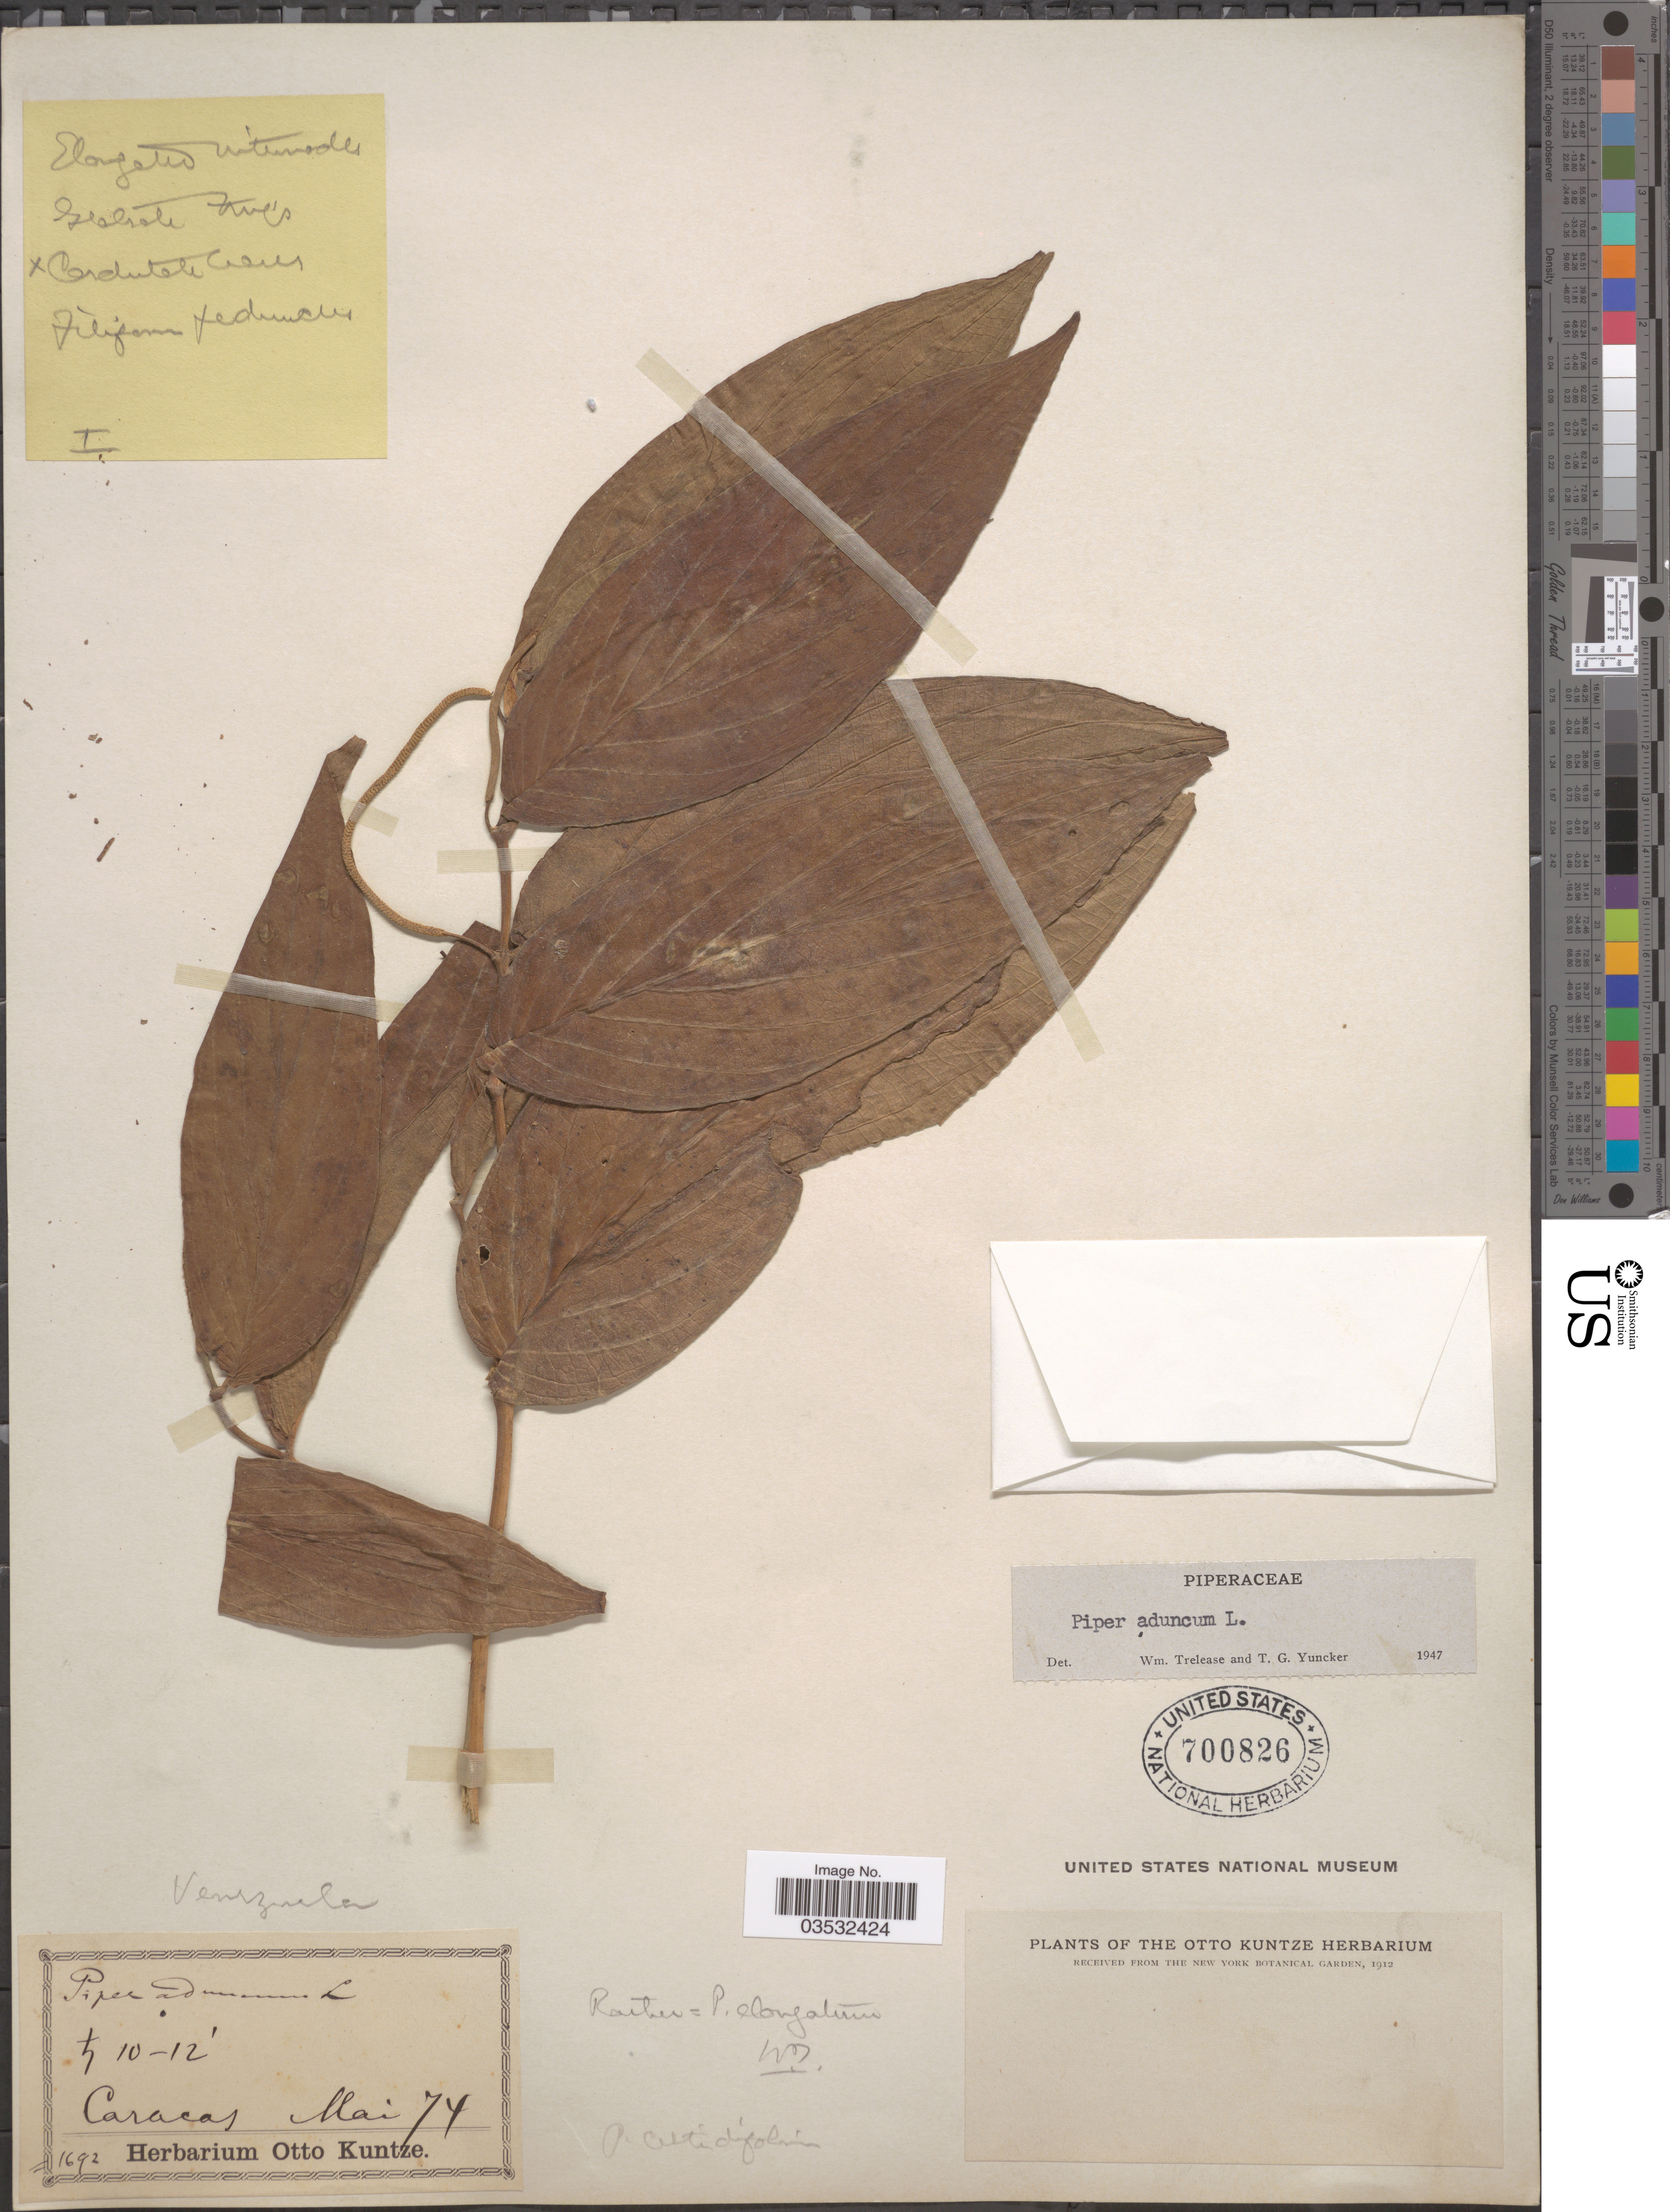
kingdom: Plantae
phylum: Tracheophyta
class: Magnoliopsida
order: Piperales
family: Piperaceae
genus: Piper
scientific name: Piper aduncum var. aduncum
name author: L.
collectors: ex herb. Otto Kuntze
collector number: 1692?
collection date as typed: Transcribed d/m/y: /5/74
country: Venezuela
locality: Caracas.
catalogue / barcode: US 700826